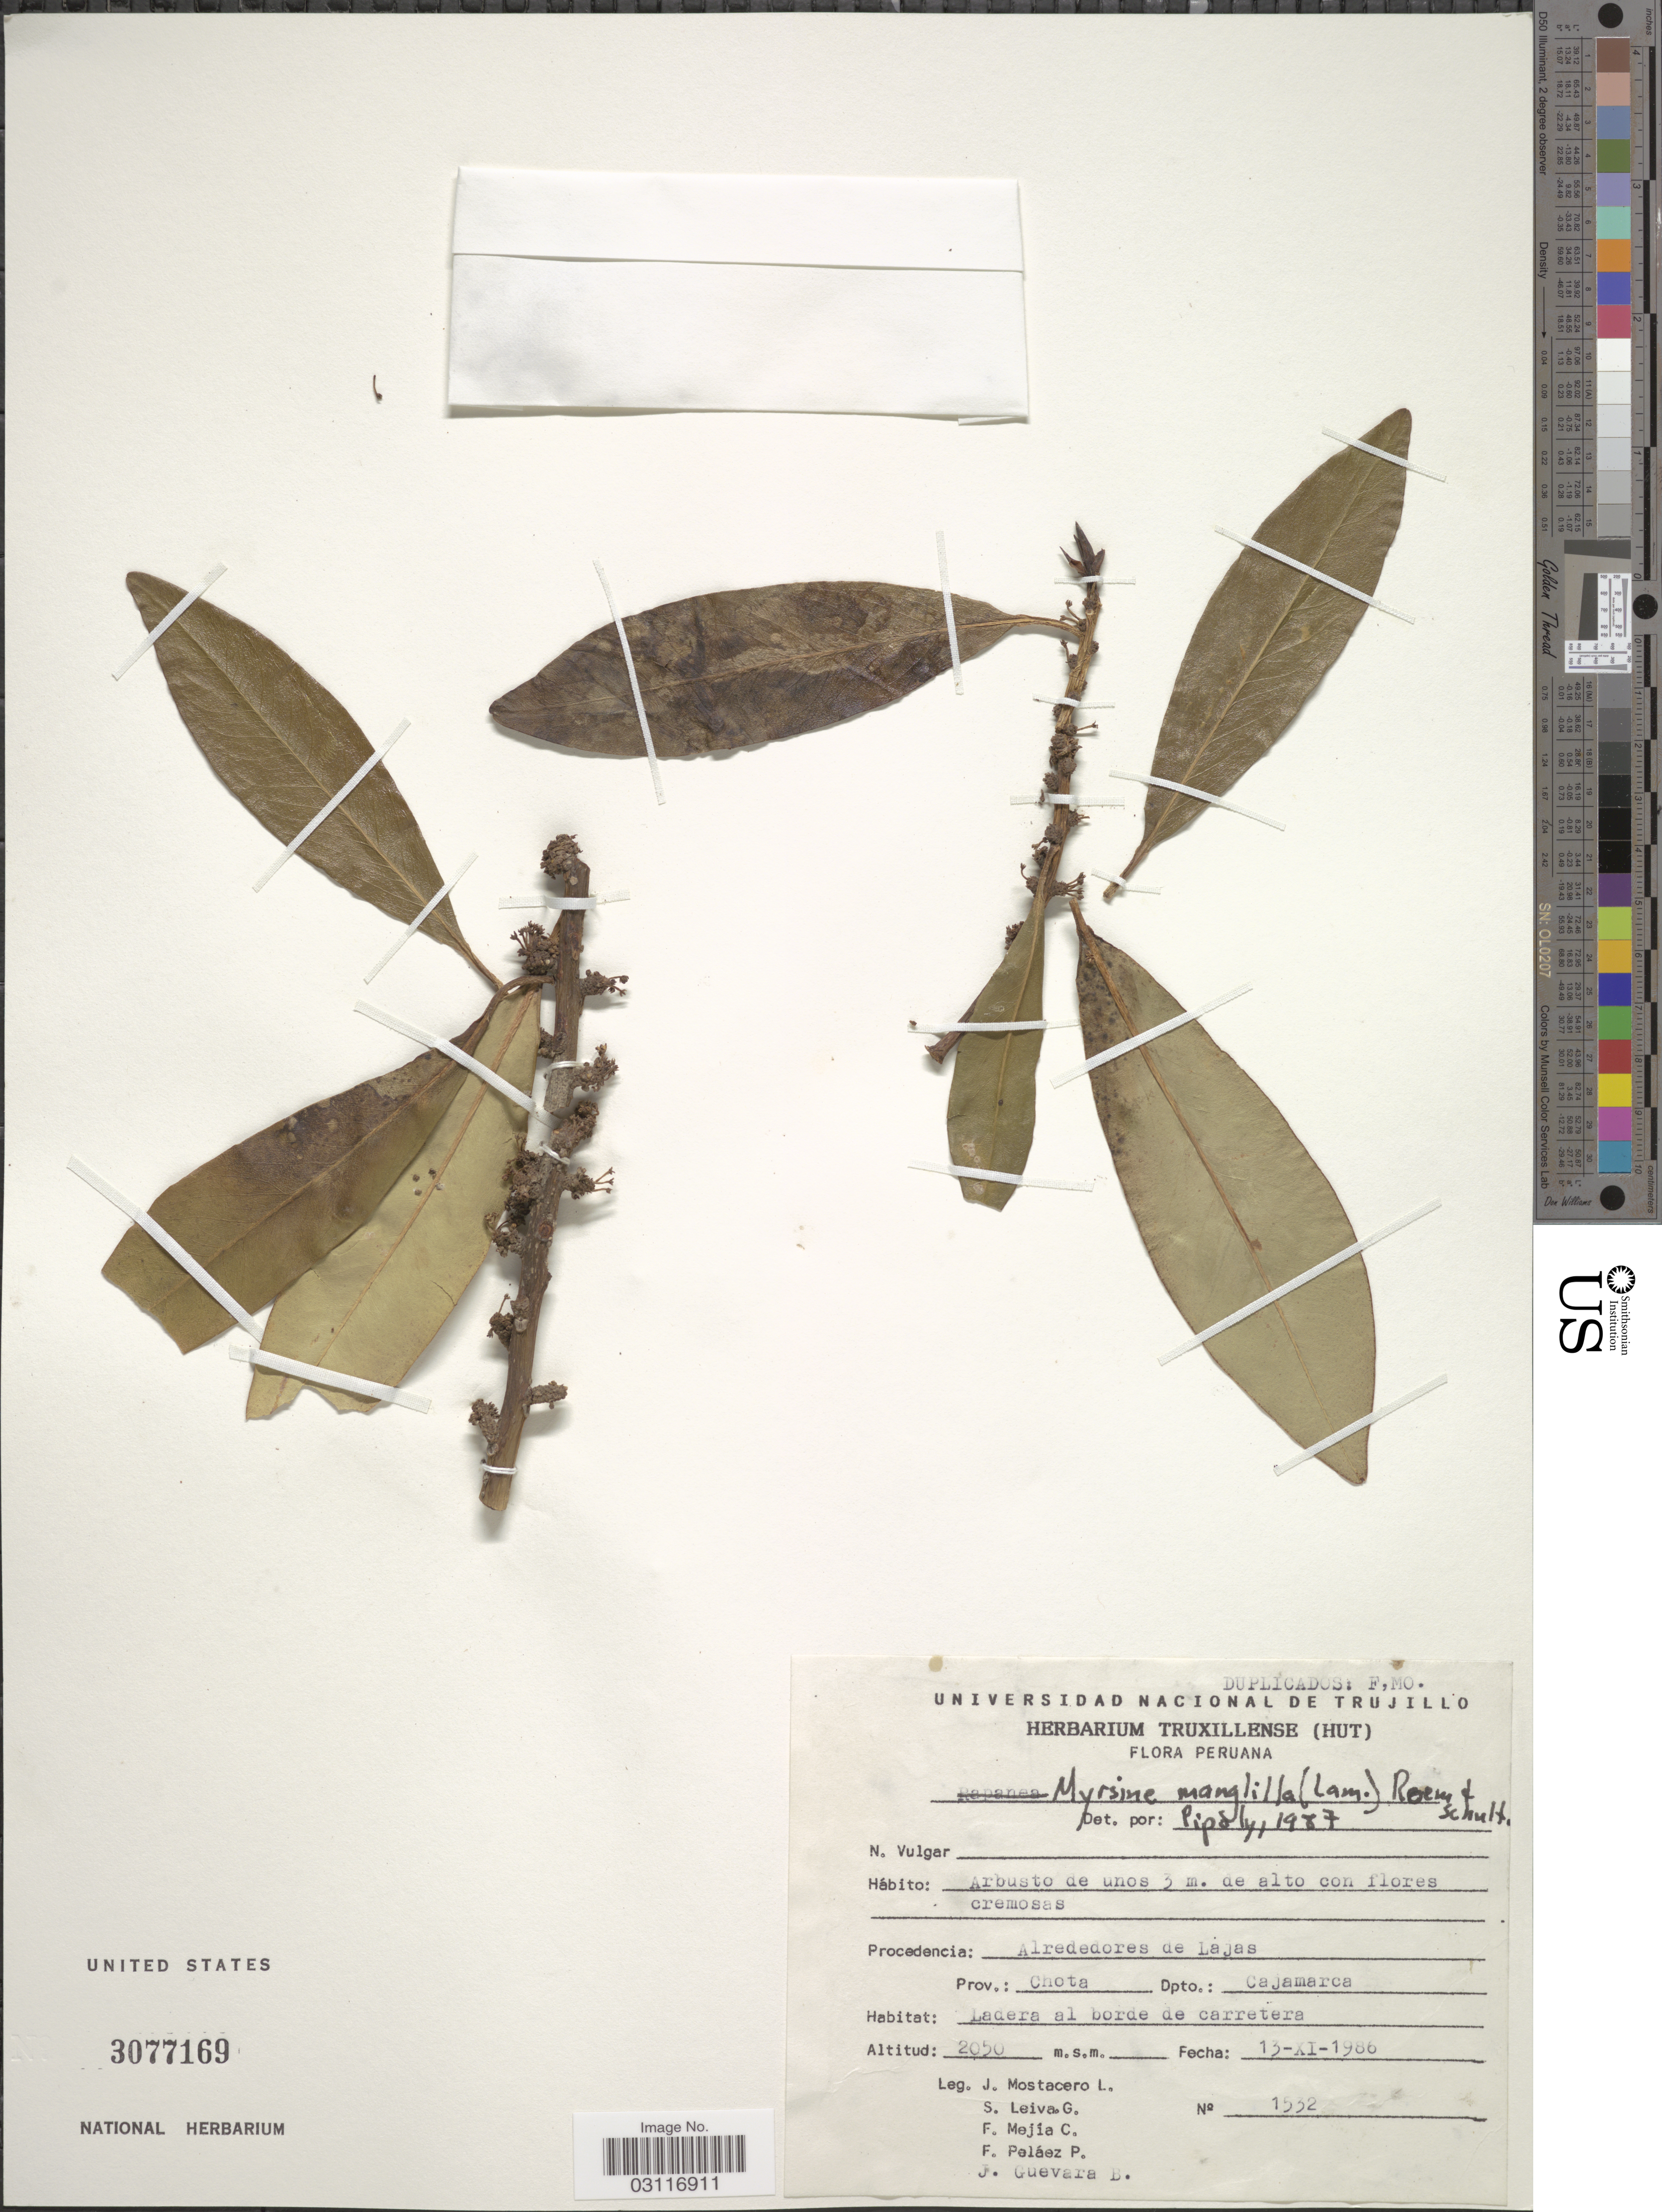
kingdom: Plantae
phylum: Tracheophyta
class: Magnoliopsida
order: Ericales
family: Primulaceae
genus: Myrsine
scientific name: Myrsine manglilla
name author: (Dombey ex Lam.) R. Br.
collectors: J. Mostacero L., S. Leiva G., F. Mejia C., F. Pelaez P. & J. Guevara B.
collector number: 1532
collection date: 1986-11-13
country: Peru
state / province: Cajamarca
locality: Procedencia: Alrededores de Lajas, Prov.: Chota, Dpto.: Cajamarca. Ladera al borde de carretera.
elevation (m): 2050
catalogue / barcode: US 3077169